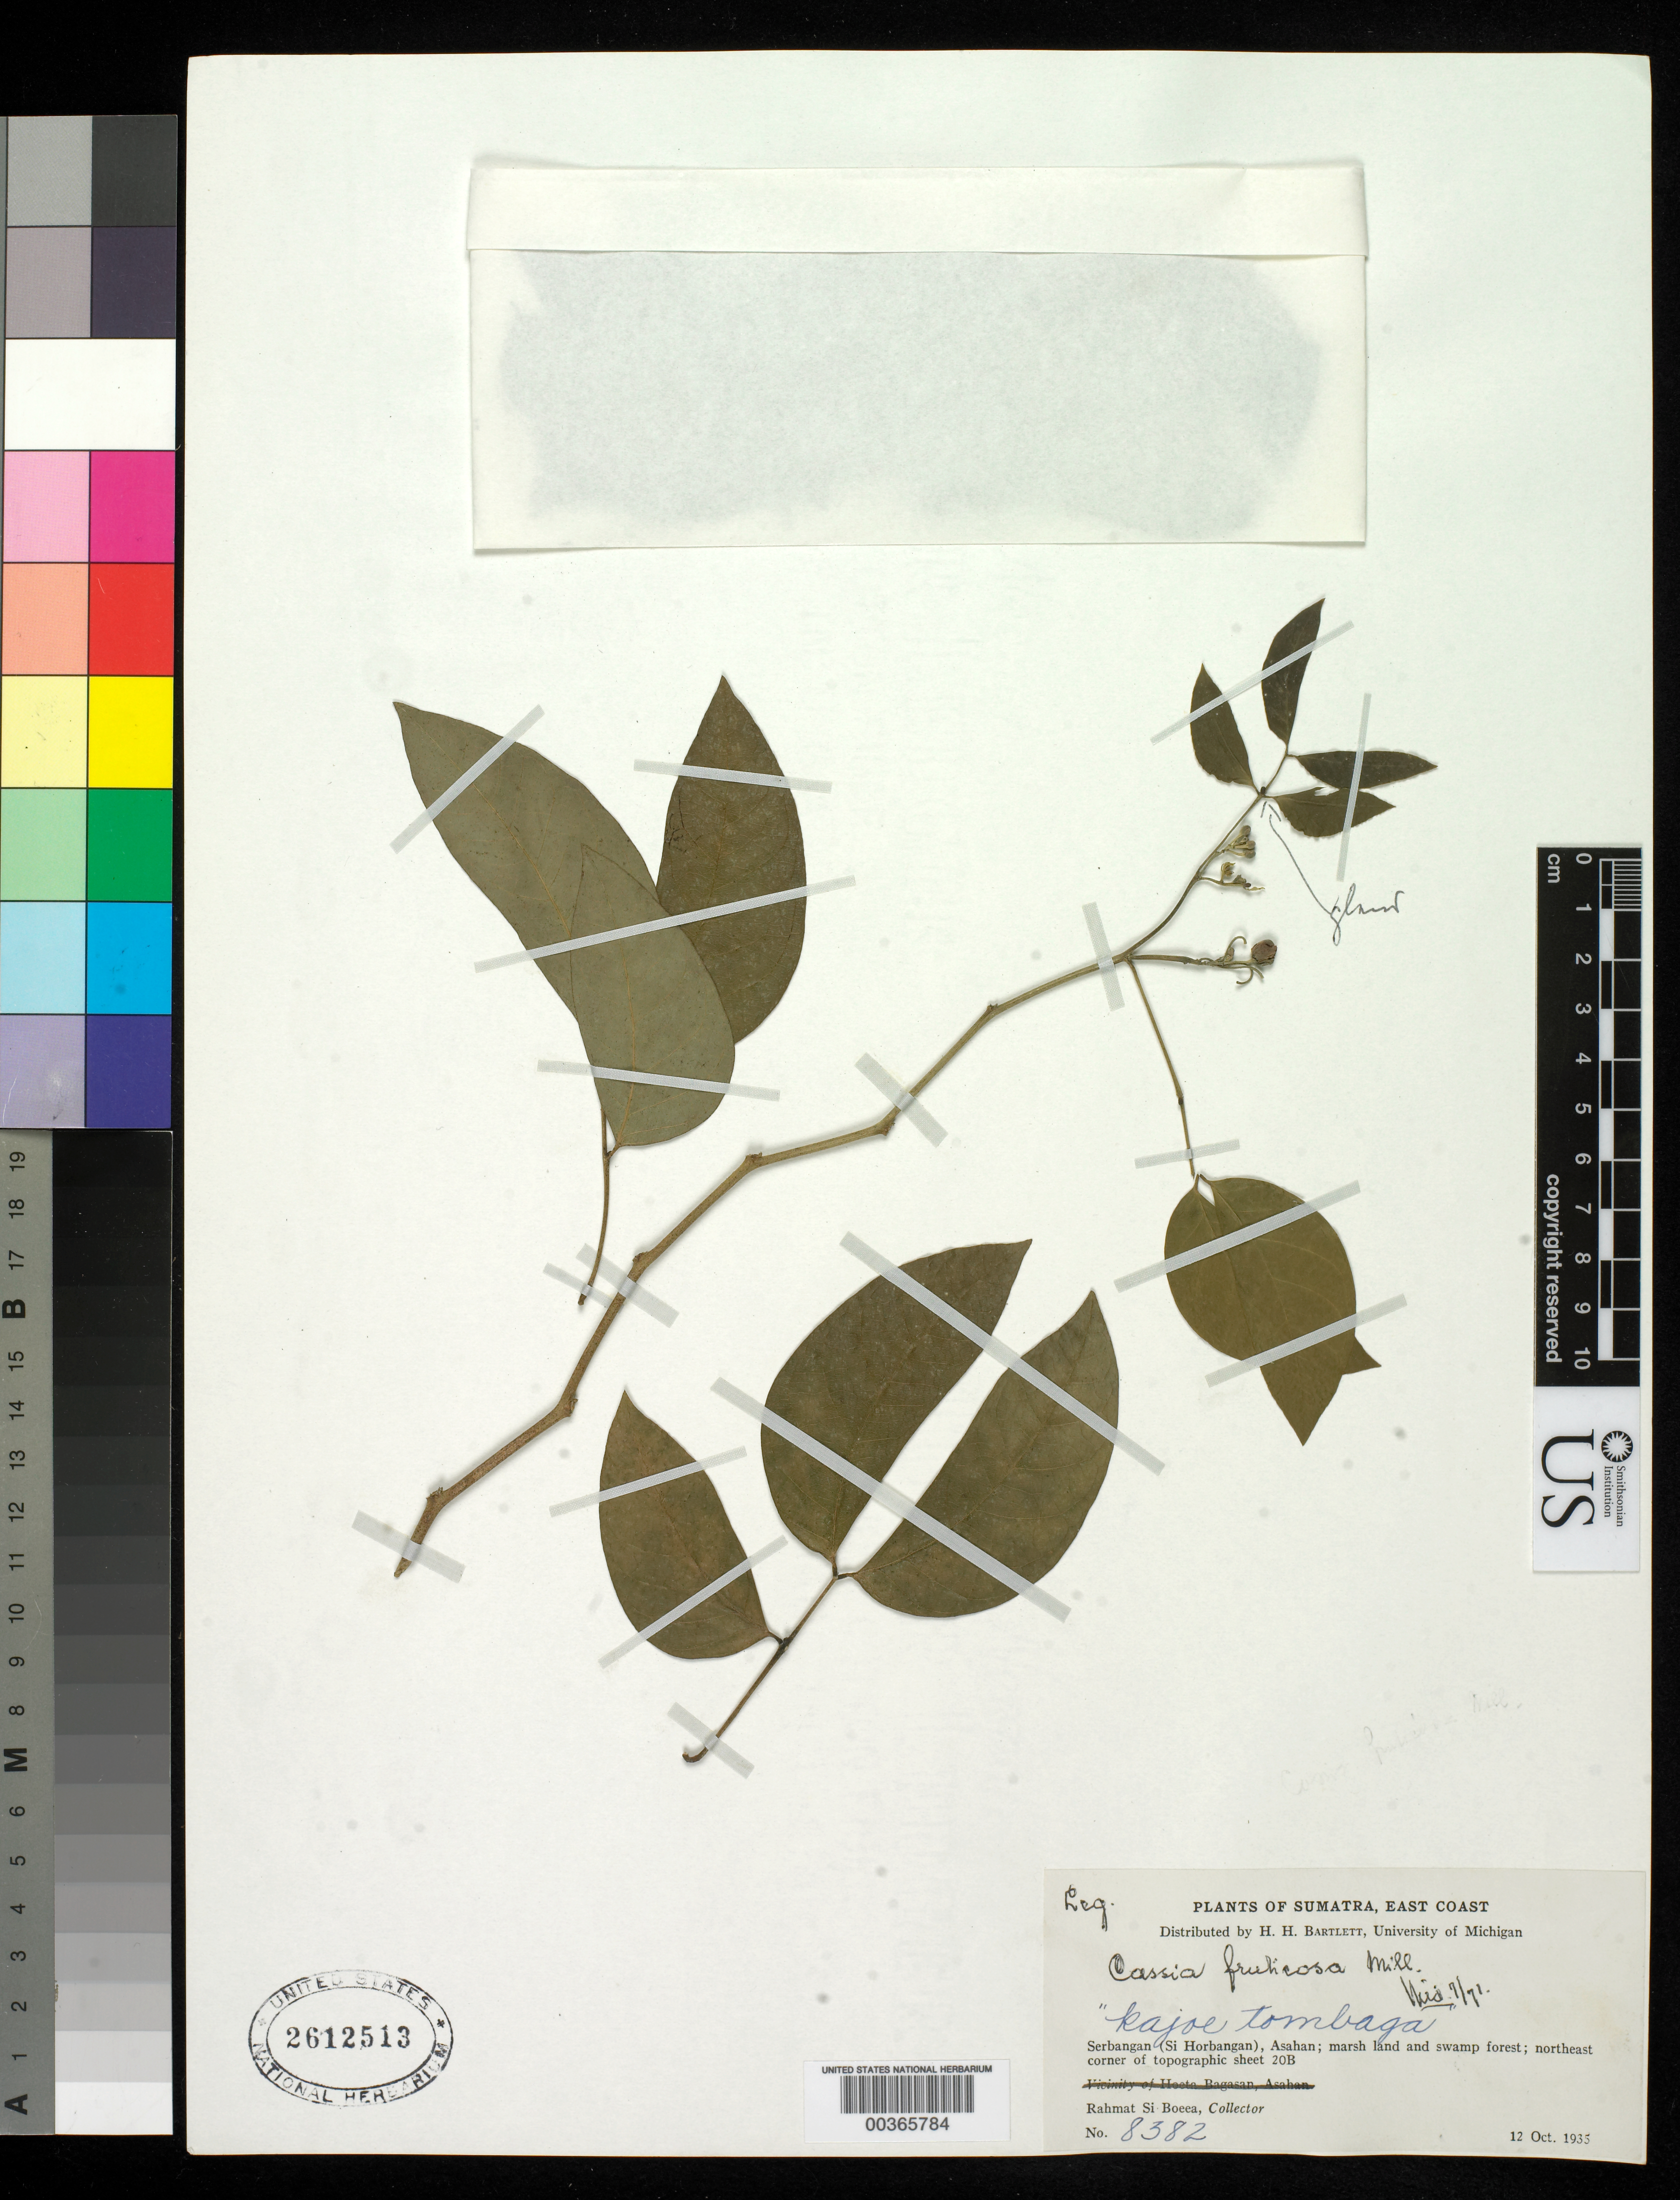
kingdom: Plantae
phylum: Tracheophyta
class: Magnoliopsida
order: Fabales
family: Fabaceae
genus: Senna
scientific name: Senna fruticosa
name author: (Benth.) H.S. Irwin & Barneby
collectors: Rahmat Si Boeea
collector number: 8382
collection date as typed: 12 Oct 1935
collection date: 1935-10-12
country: Indonesia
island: Sumatra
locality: Serbangan (si horbangan), asahan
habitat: Marsh land and swamp forest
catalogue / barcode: US 2612513